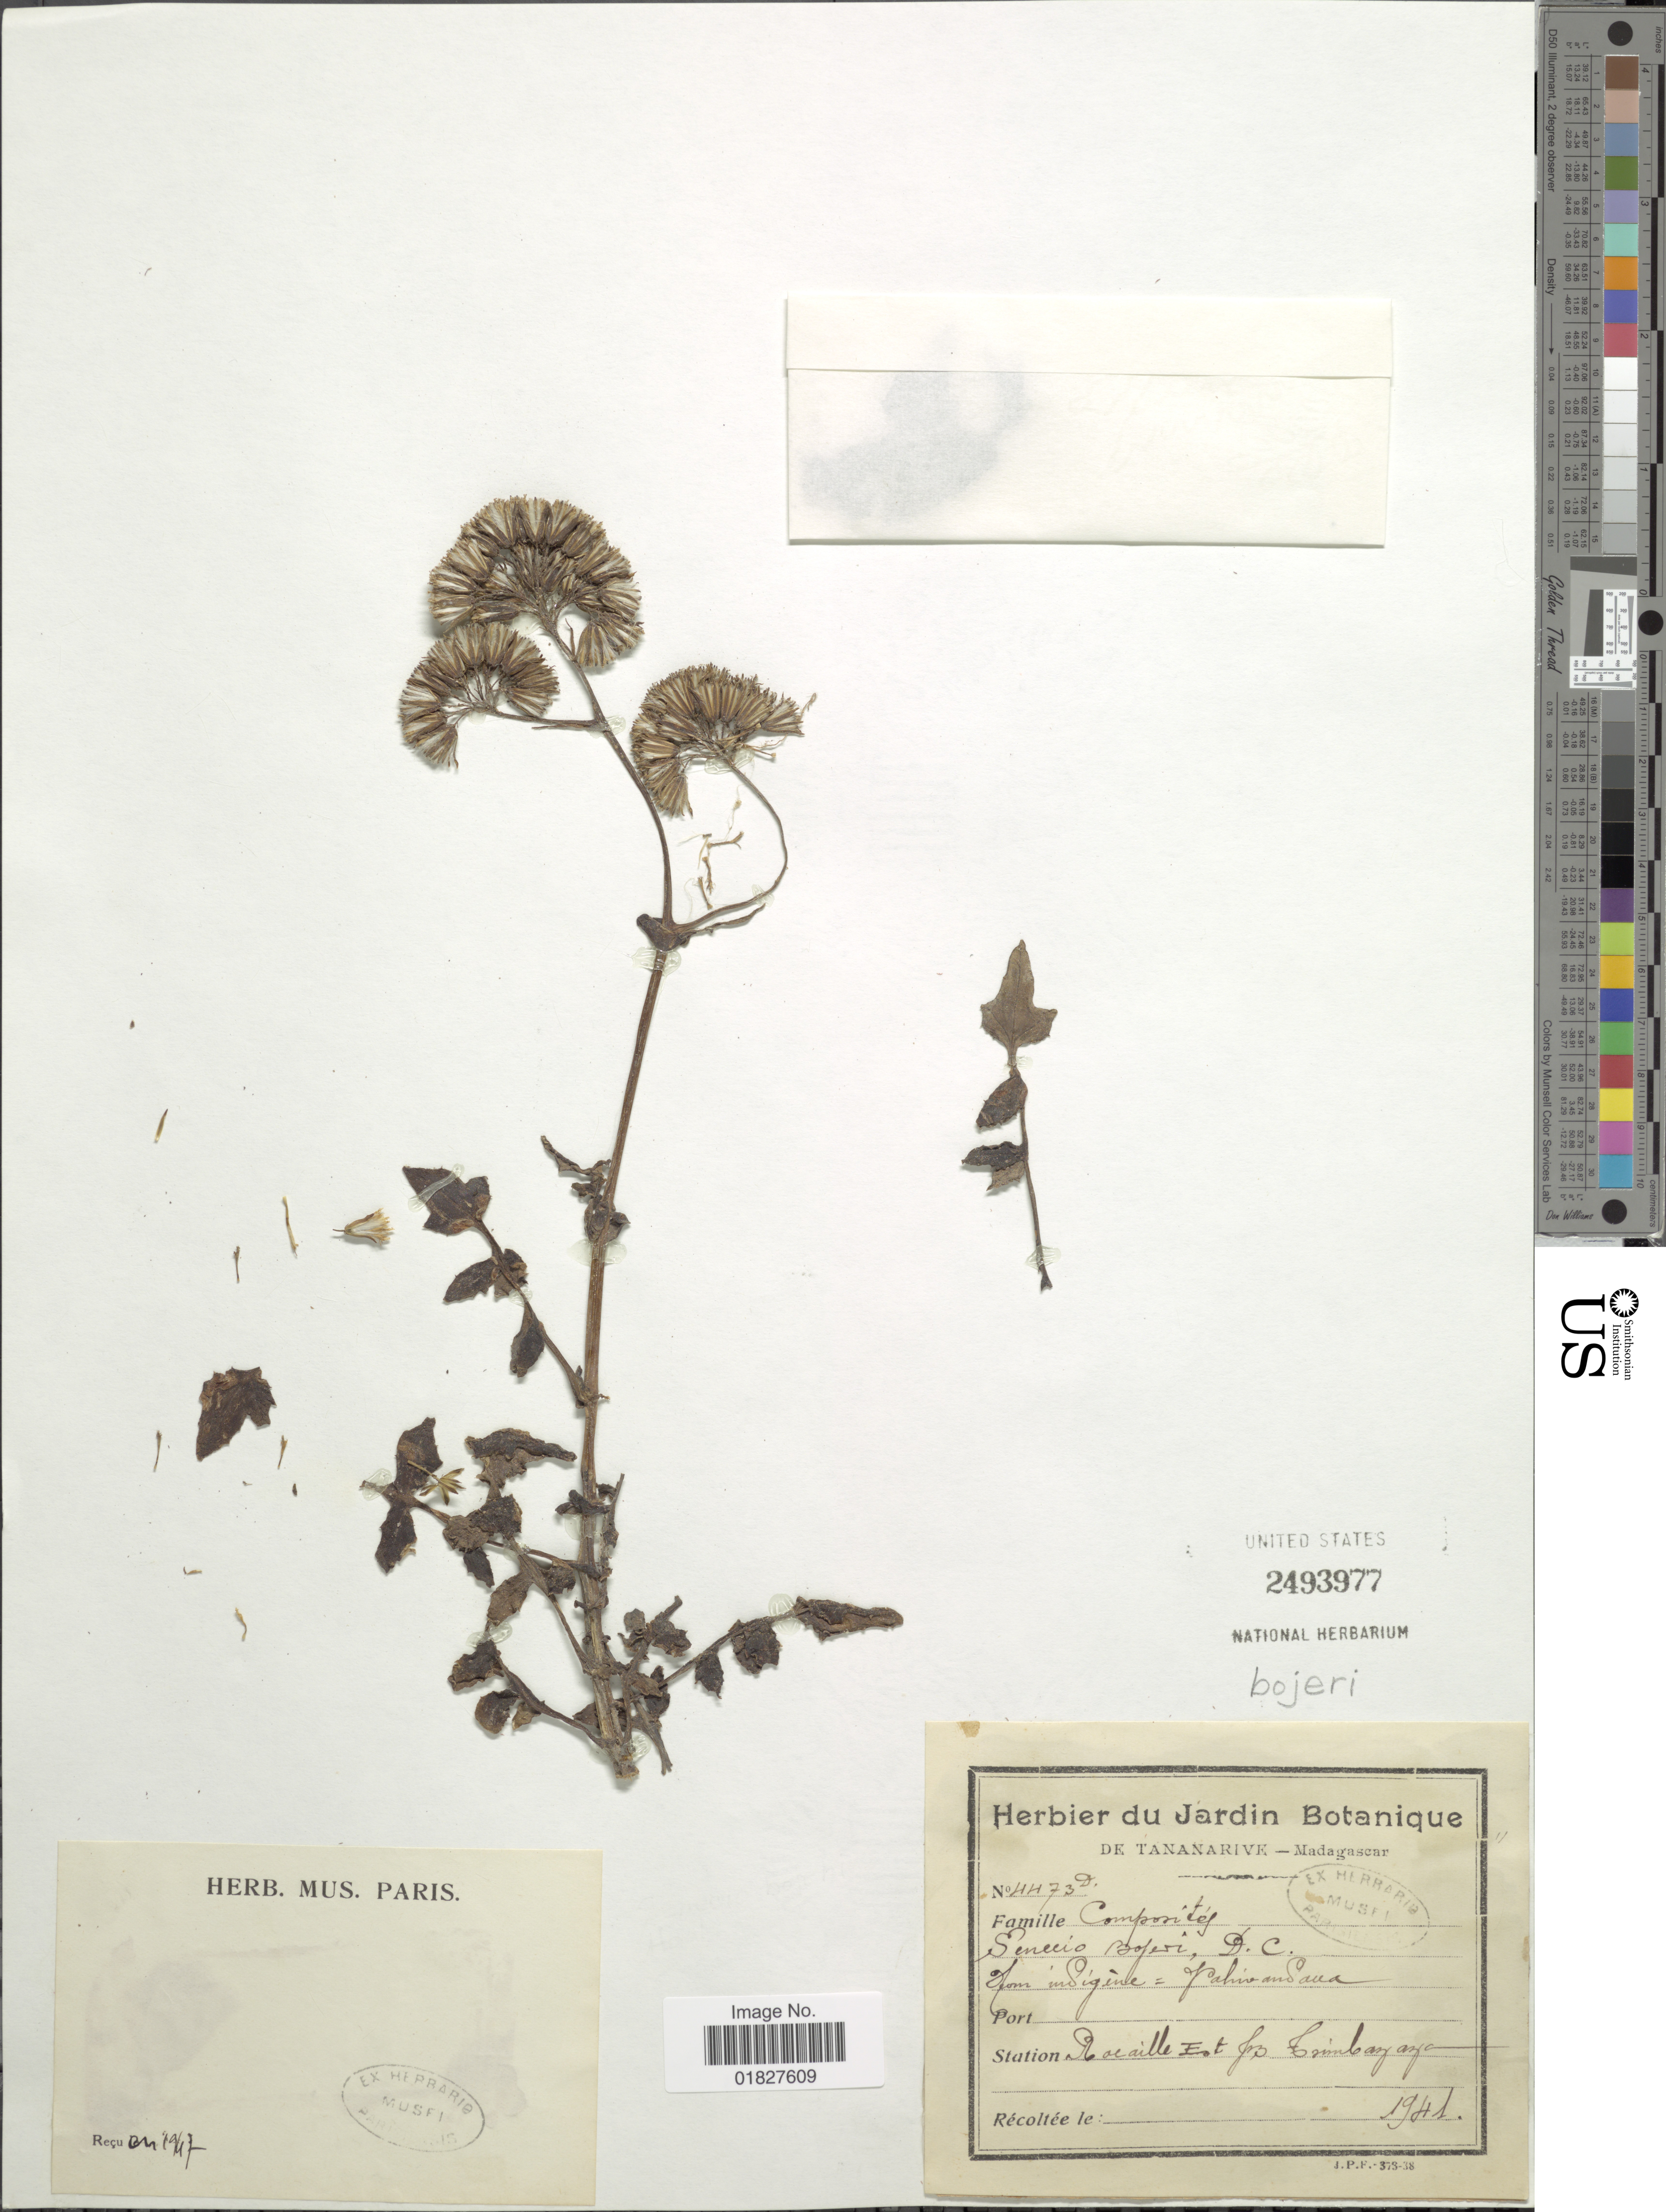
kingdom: Plantae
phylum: Tracheophyta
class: Magnoliopsida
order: Asterales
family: Asteraceae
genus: Solanecio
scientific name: Solanecio angulatus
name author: (Vahl) C. Jeffrey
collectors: Jardin Botanique de Tananarive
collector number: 4473D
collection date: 1941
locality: Rocaille Est. Fr Crimbayaze [interpreted]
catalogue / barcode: US 2493977